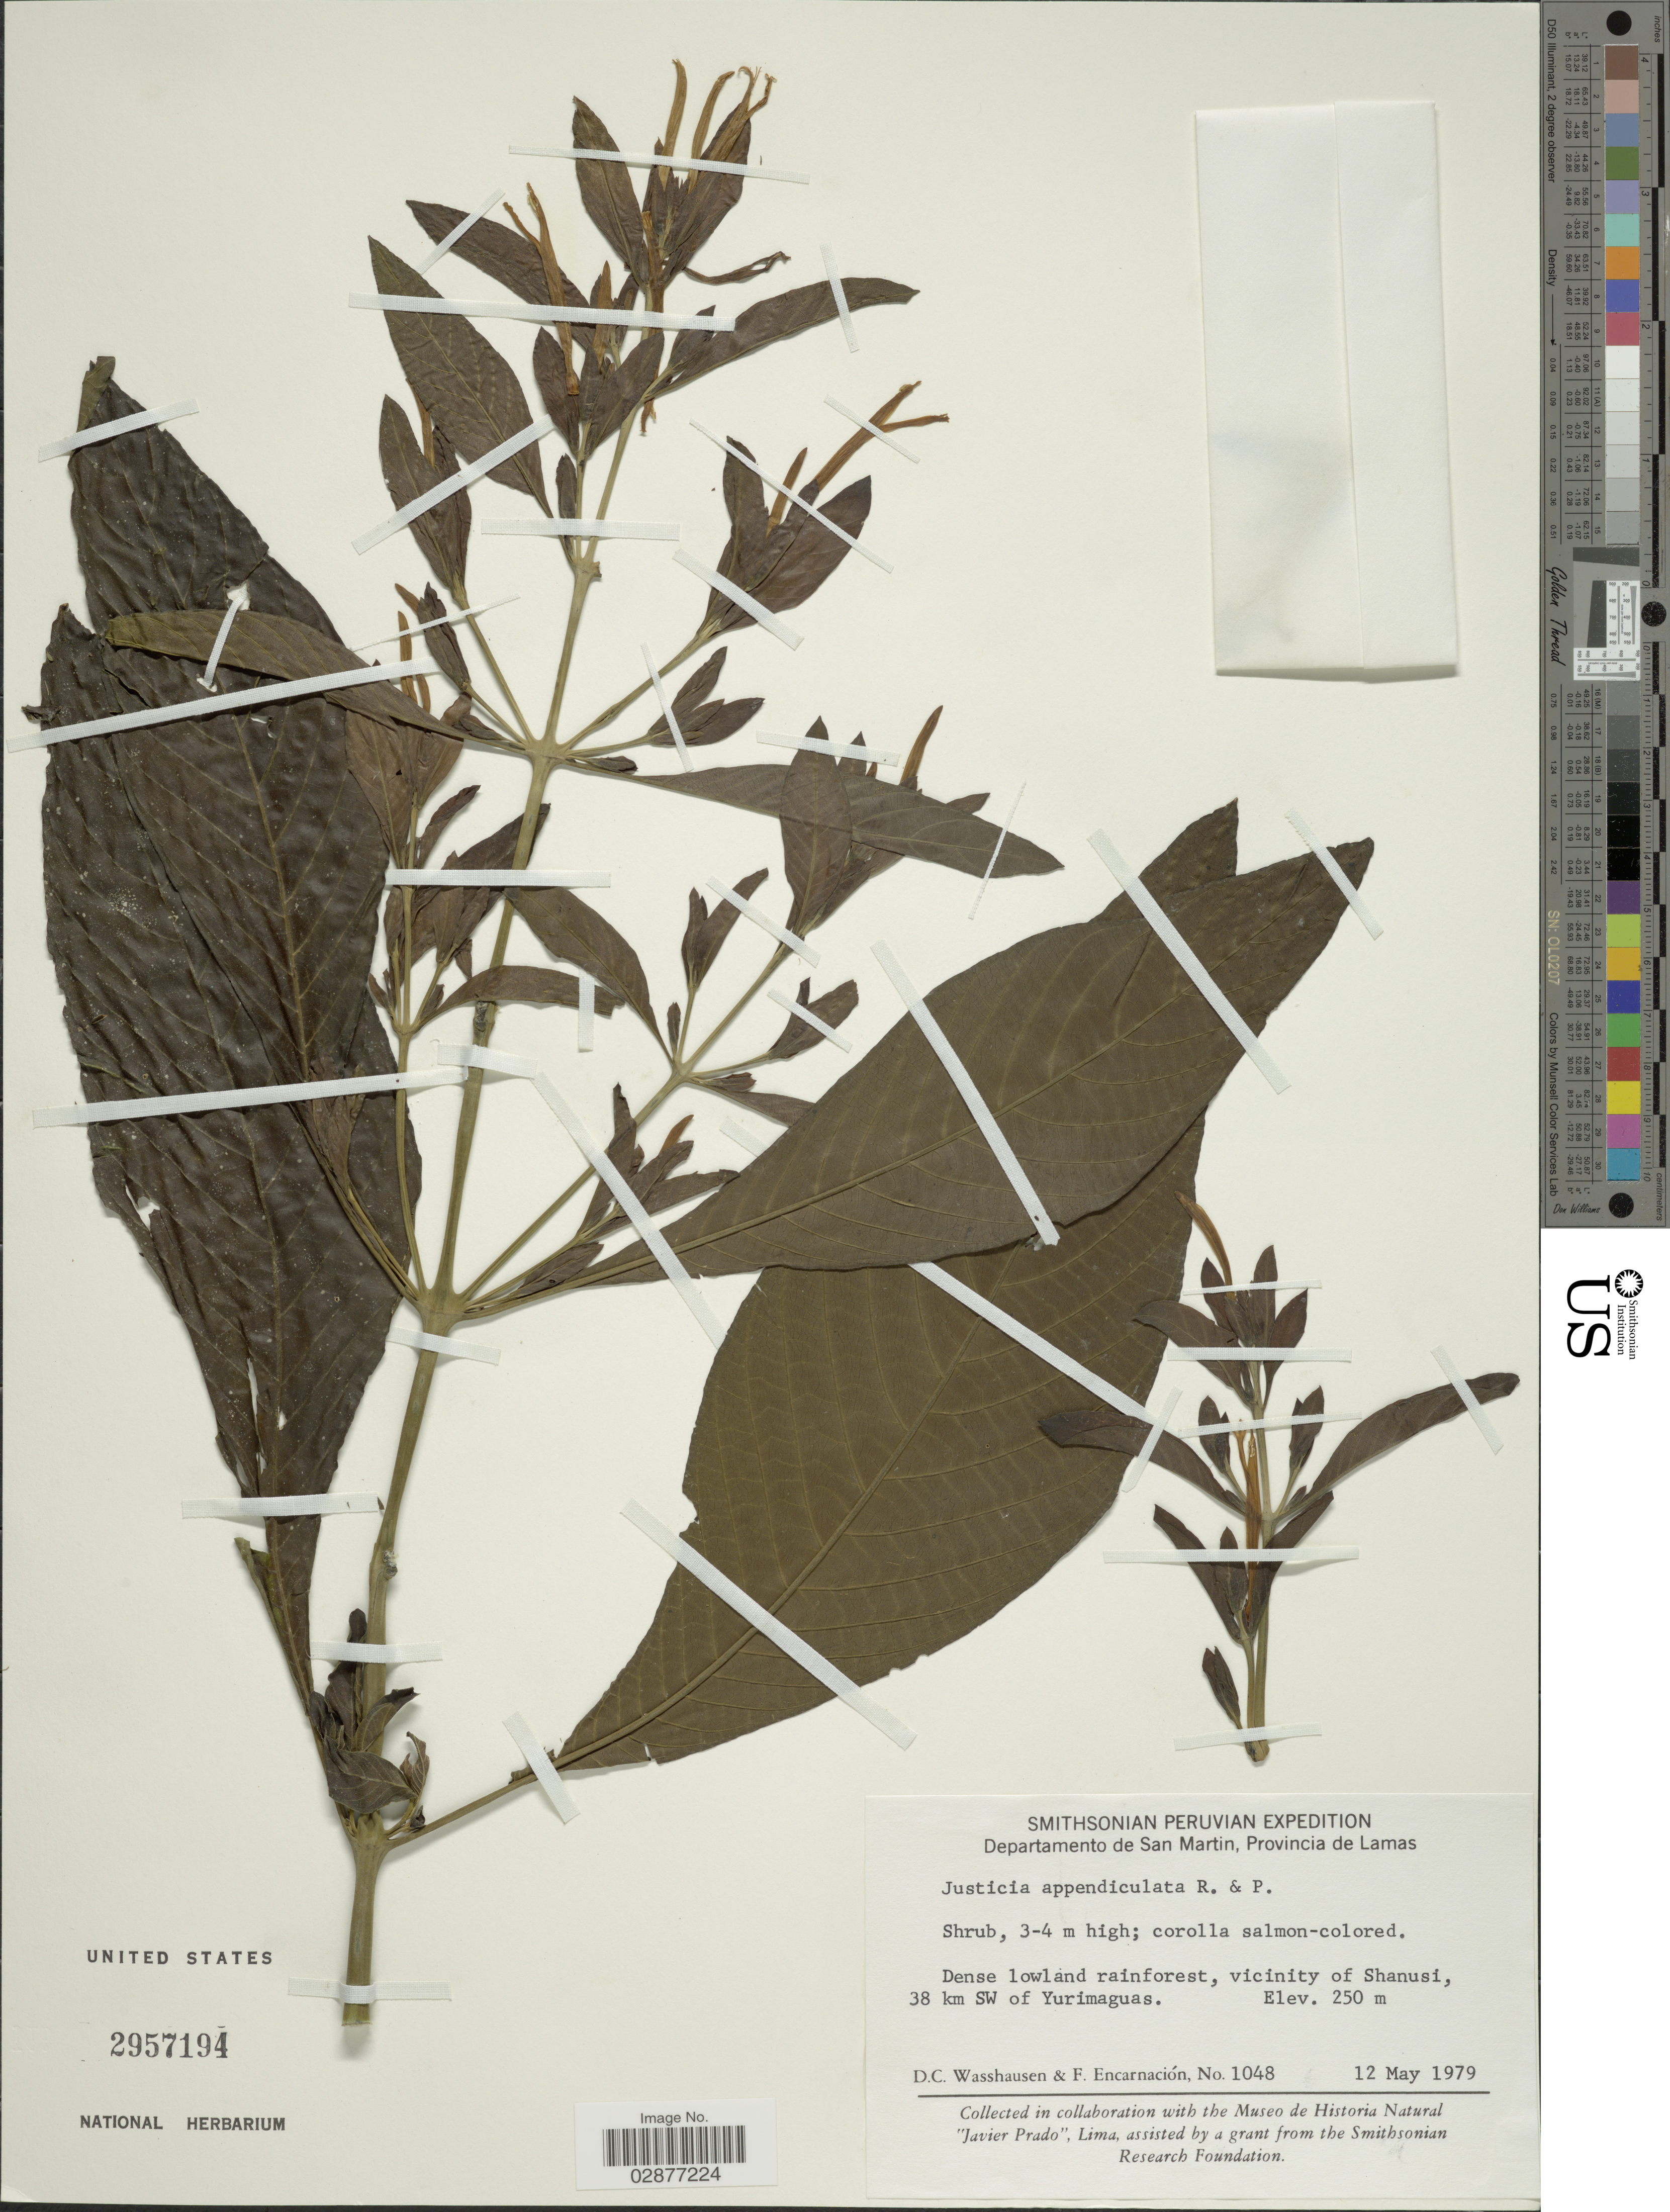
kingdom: Plantae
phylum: Tracheophyta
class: Magnoliopsida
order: Lamiales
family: Acanthaceae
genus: Justicia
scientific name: Justicia appendiculata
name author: (Ruiz & Pav.) Vahl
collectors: D. C. Wasshausen & F. Encarnación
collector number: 1048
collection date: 1979-05-12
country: Peru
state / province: San Martín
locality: Departamento de San Martin, Provincia de Lamas. Vicinity of Shanusi, 38 km SW of Yurimaguas.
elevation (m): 250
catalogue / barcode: US 2957194